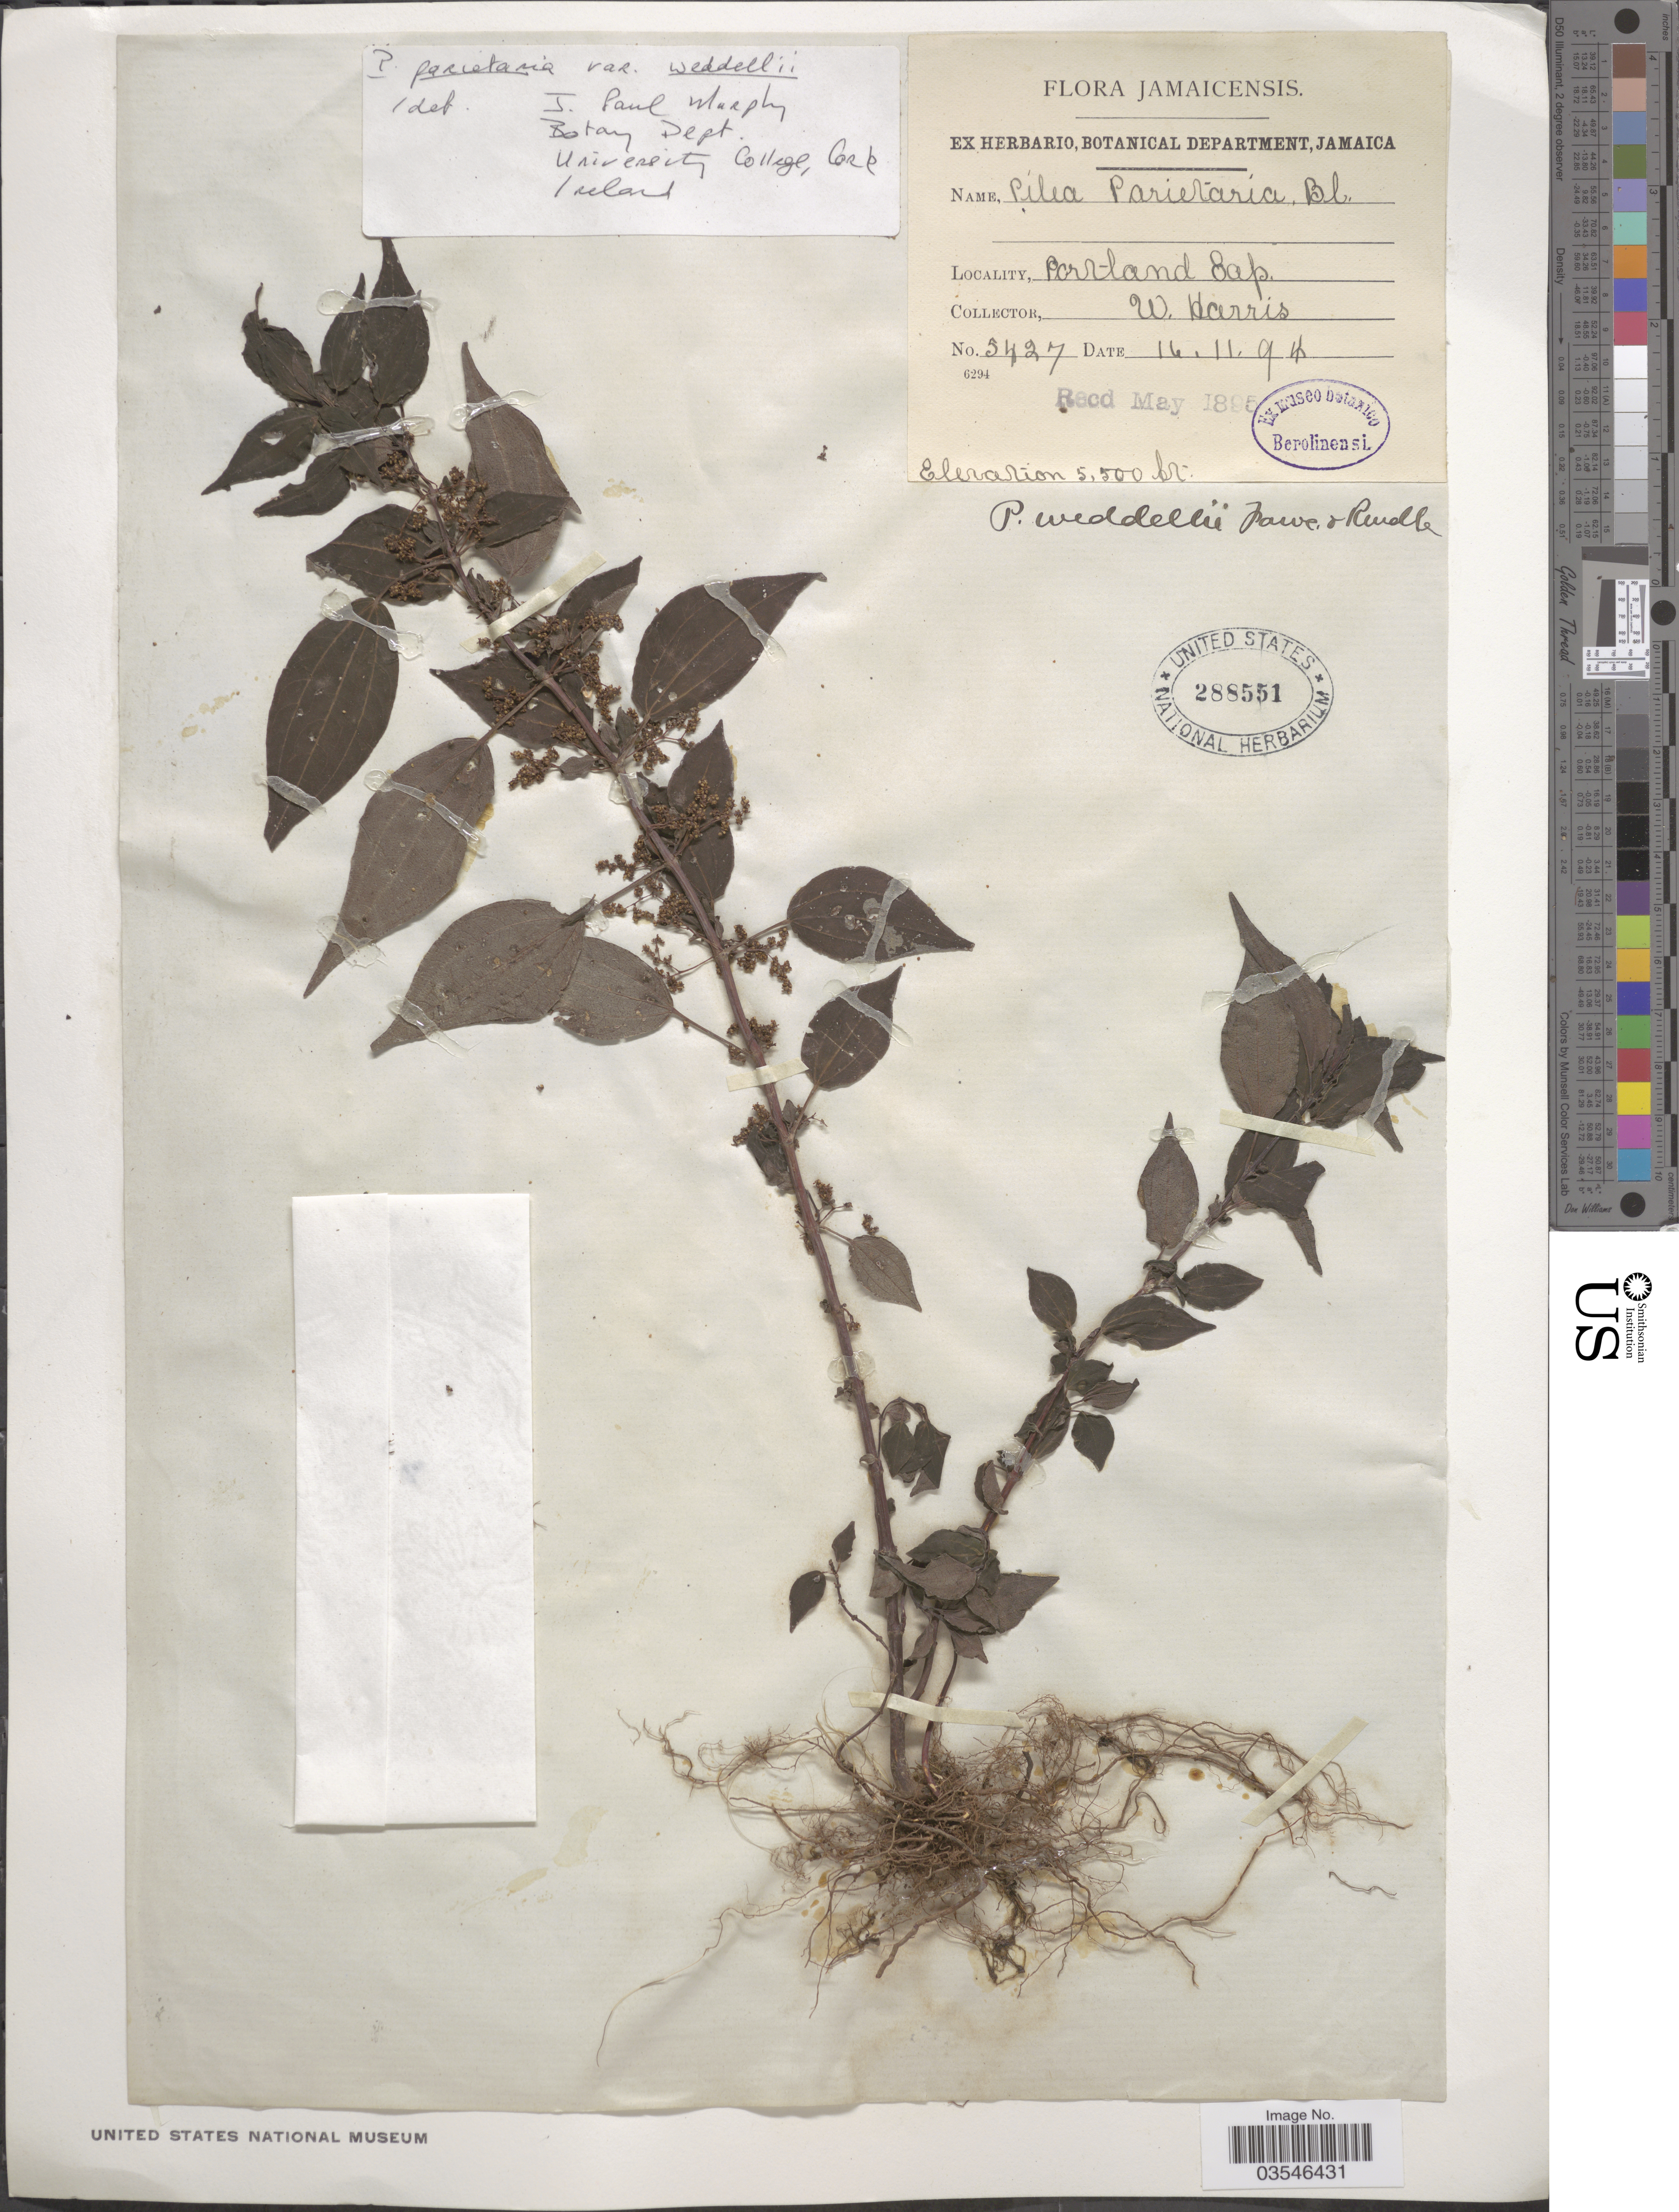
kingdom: Plantae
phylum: Tracheophyta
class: Magnoliopsida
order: Rosales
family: Urticaceae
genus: Pilea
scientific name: Pilea weddellii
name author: Fawc. & Rendle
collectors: W. Harris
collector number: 5427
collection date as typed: Transcribed d/m/y: 16/11/94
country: Jamaica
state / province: Portland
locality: Portland Gap.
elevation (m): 1676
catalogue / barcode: US 288551